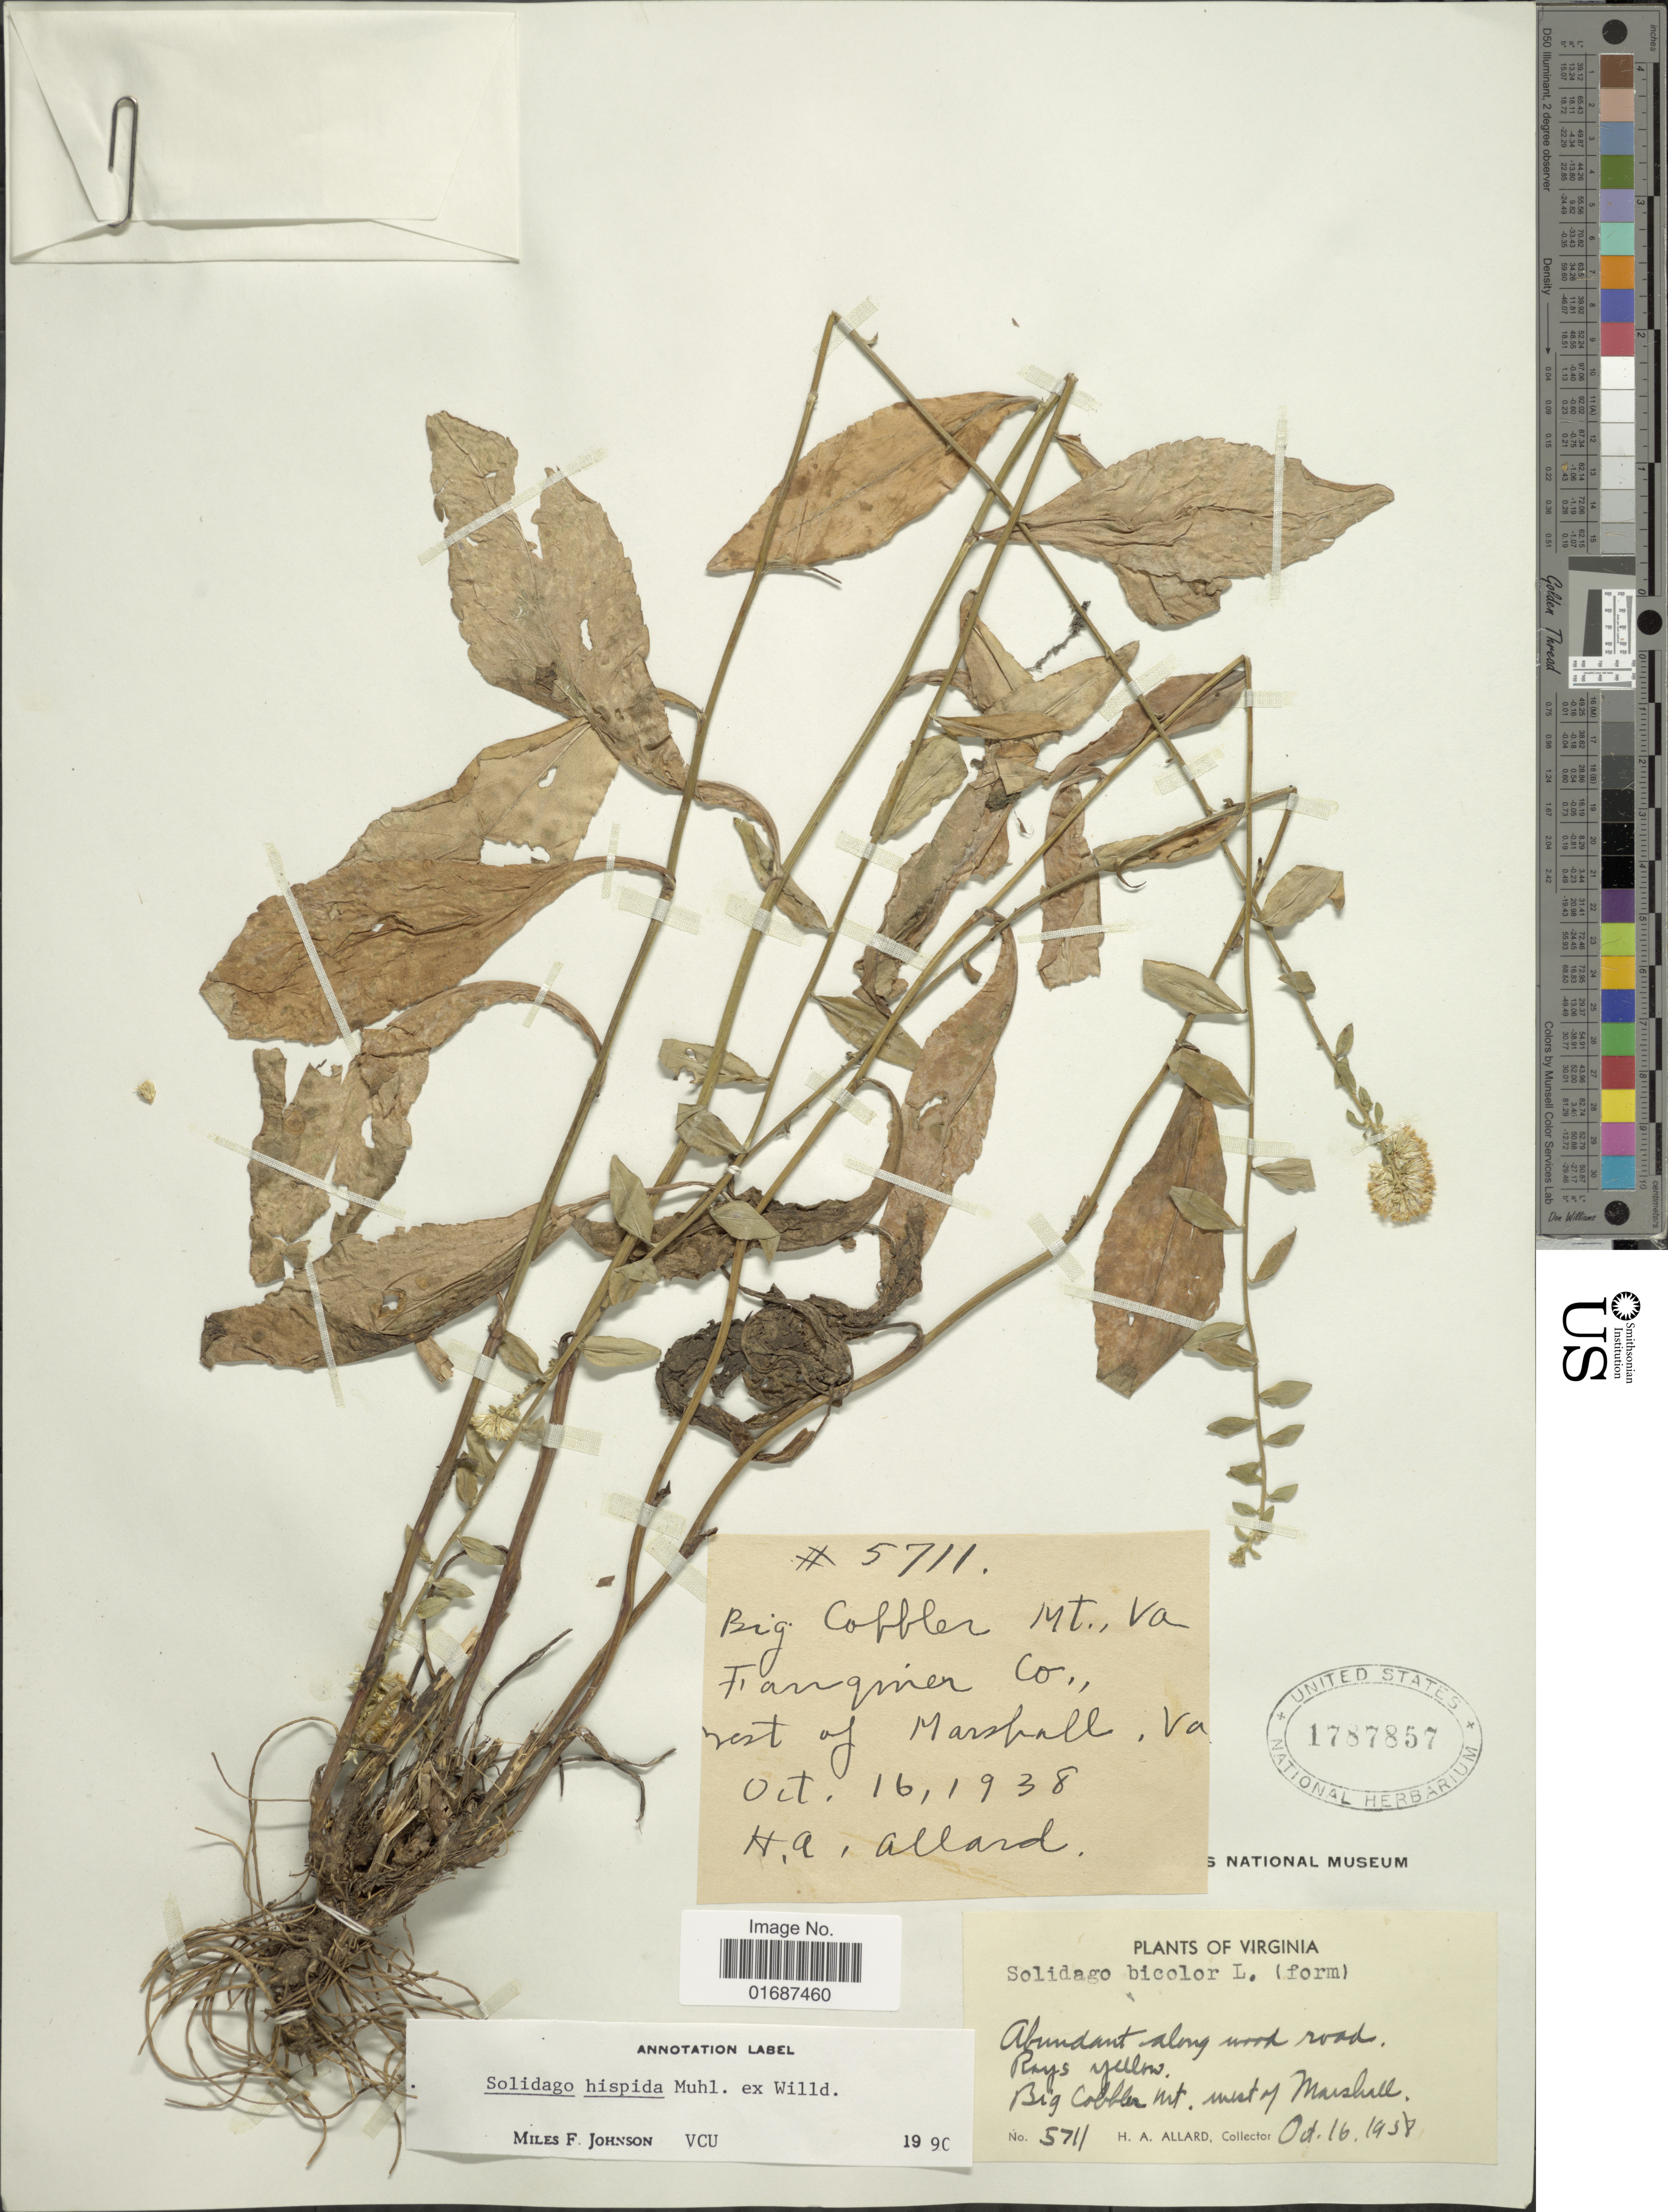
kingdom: Plantae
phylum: Tracheophyta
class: Magnoliopsida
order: Asterales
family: Asteraceae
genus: Solidago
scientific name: Solidago hispida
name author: Muhl. ex Willd.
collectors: H. A. Allard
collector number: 5711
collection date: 1958-10-16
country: United States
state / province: Virginia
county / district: Fauquier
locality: Abundant along wood road, Rays yellow, Big Cobbler Mt. west of Marshall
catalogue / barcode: US 1787857